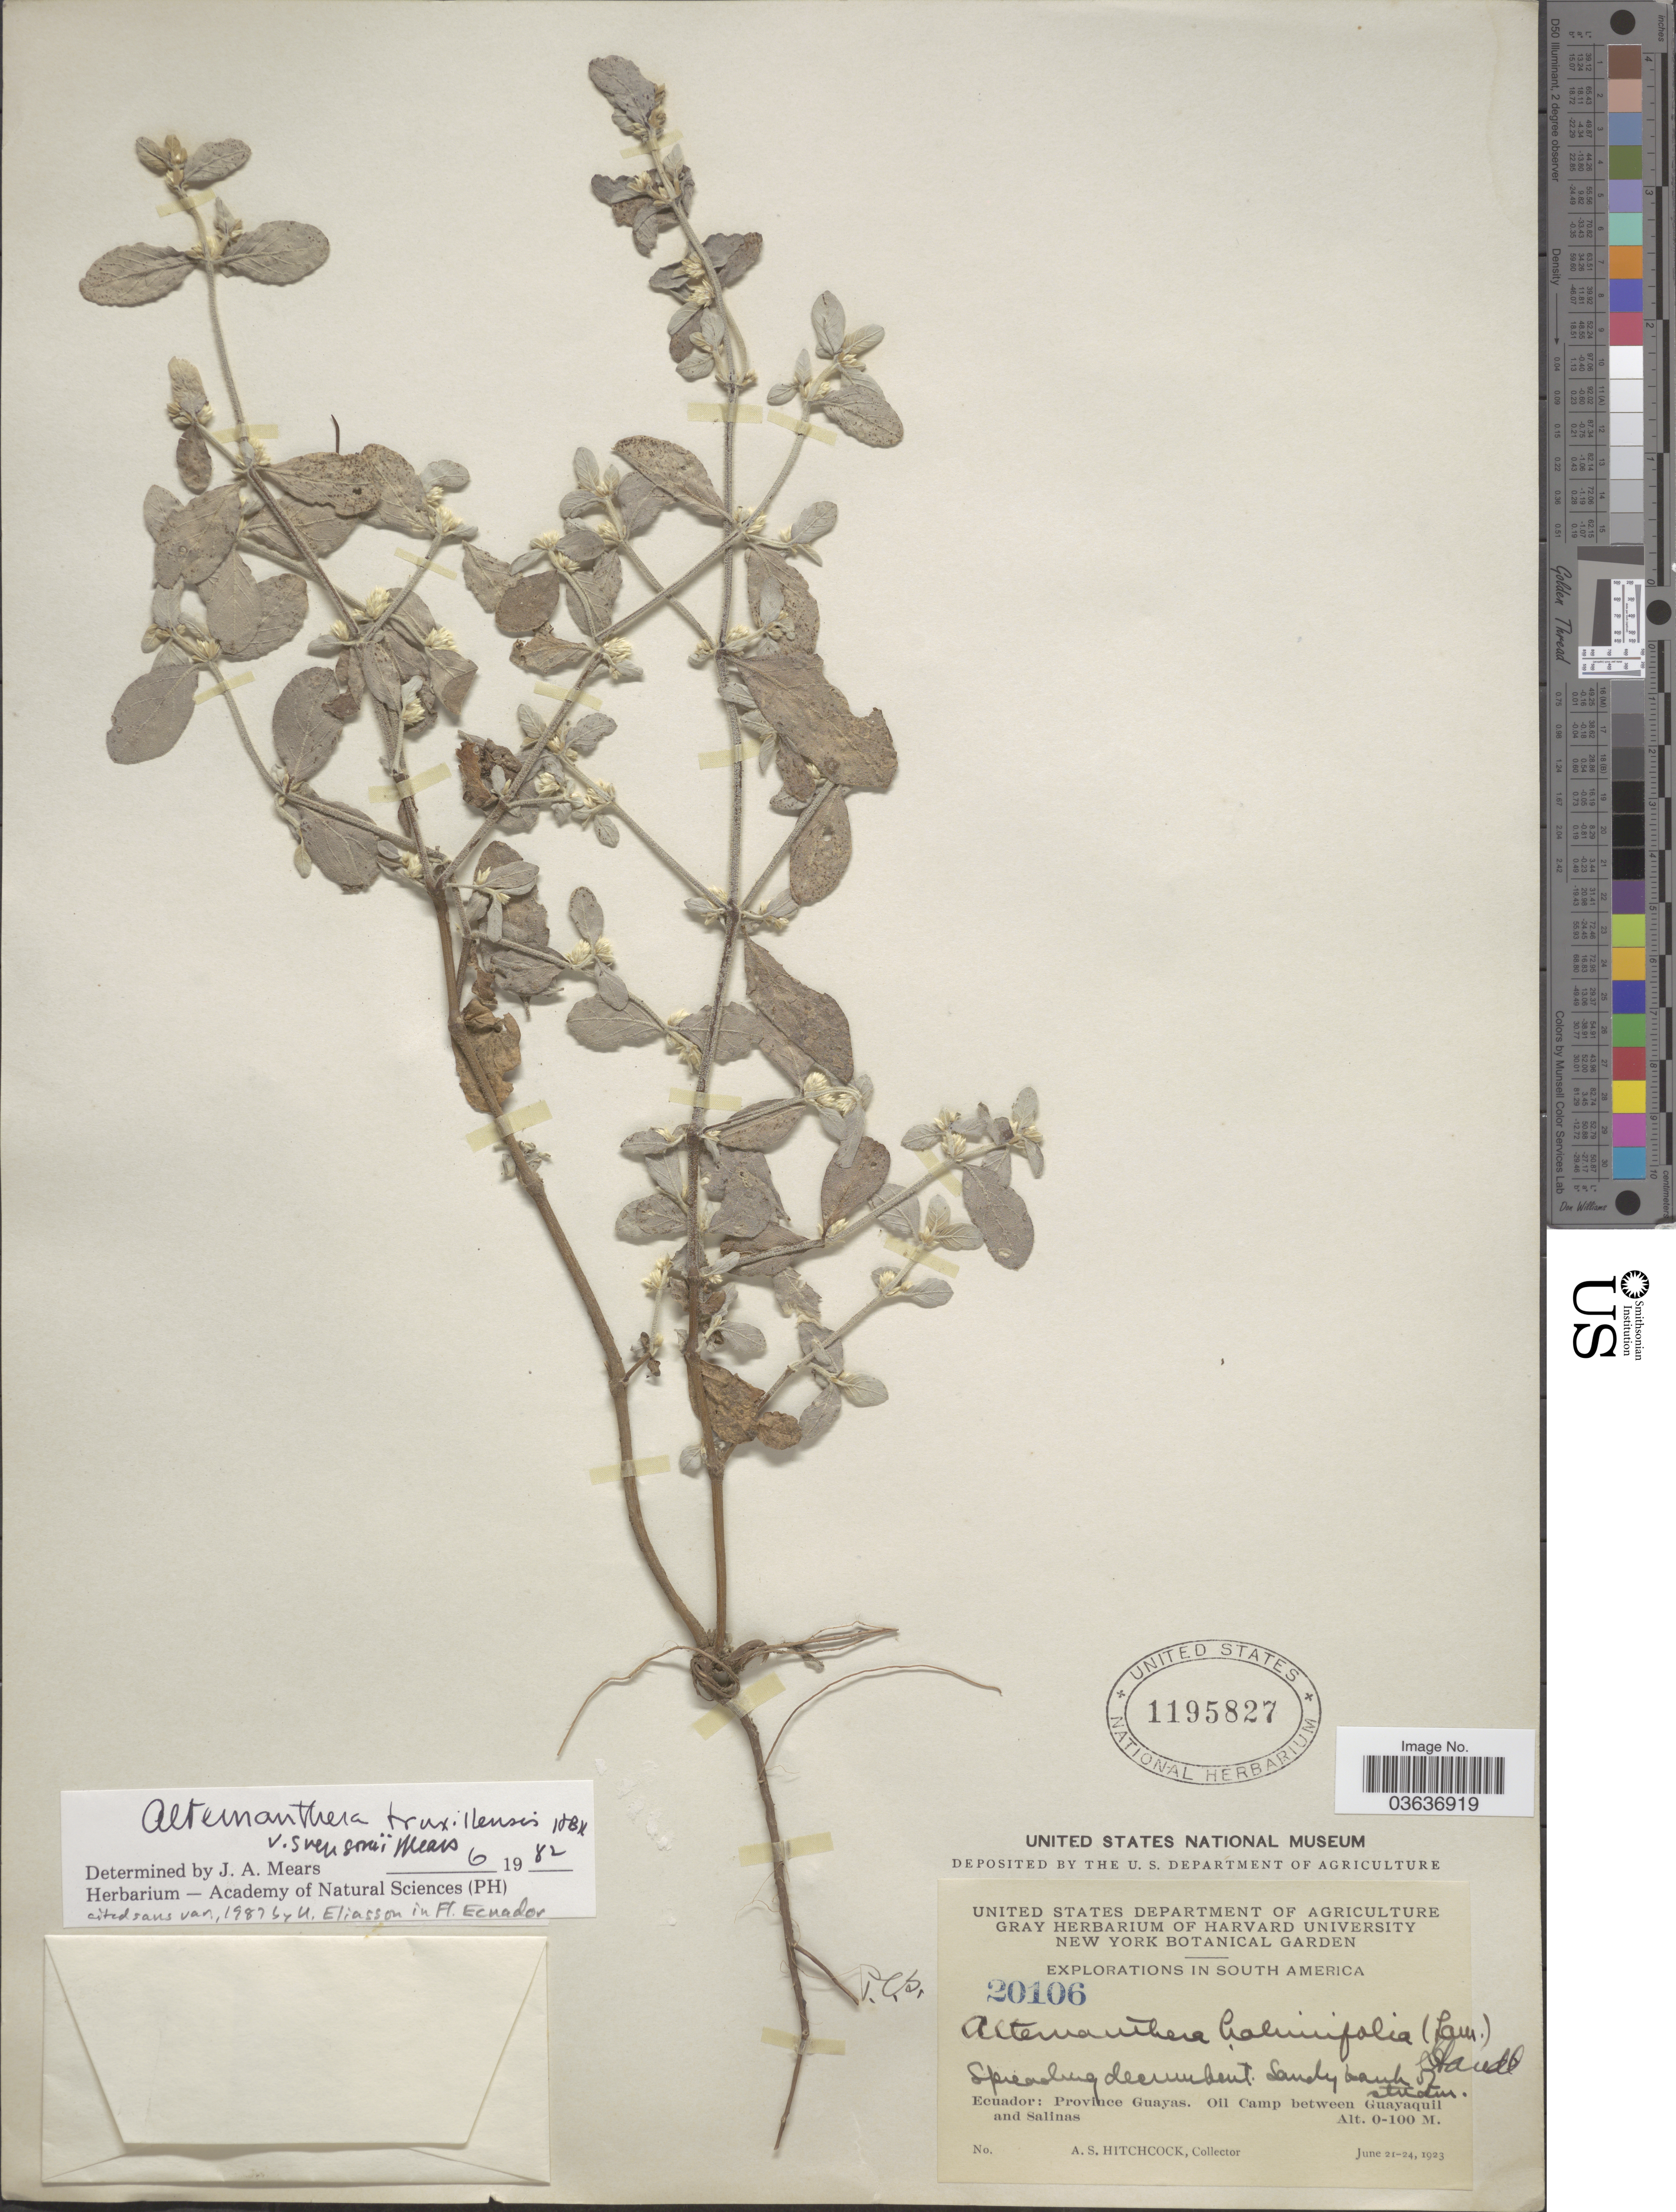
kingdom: Plantae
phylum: Tracheophyta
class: Magnoliopsida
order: Caryophyllales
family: Amaranthaceae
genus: Alternanthera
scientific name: Alternanthera truxillensis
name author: Kunth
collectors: A. S. Hitchcock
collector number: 20106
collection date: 1923-06-21/1923-06-24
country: Ecuador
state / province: Guayas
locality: Oil Camp between Guayaquil and Salinas.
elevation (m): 0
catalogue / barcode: US 1195827